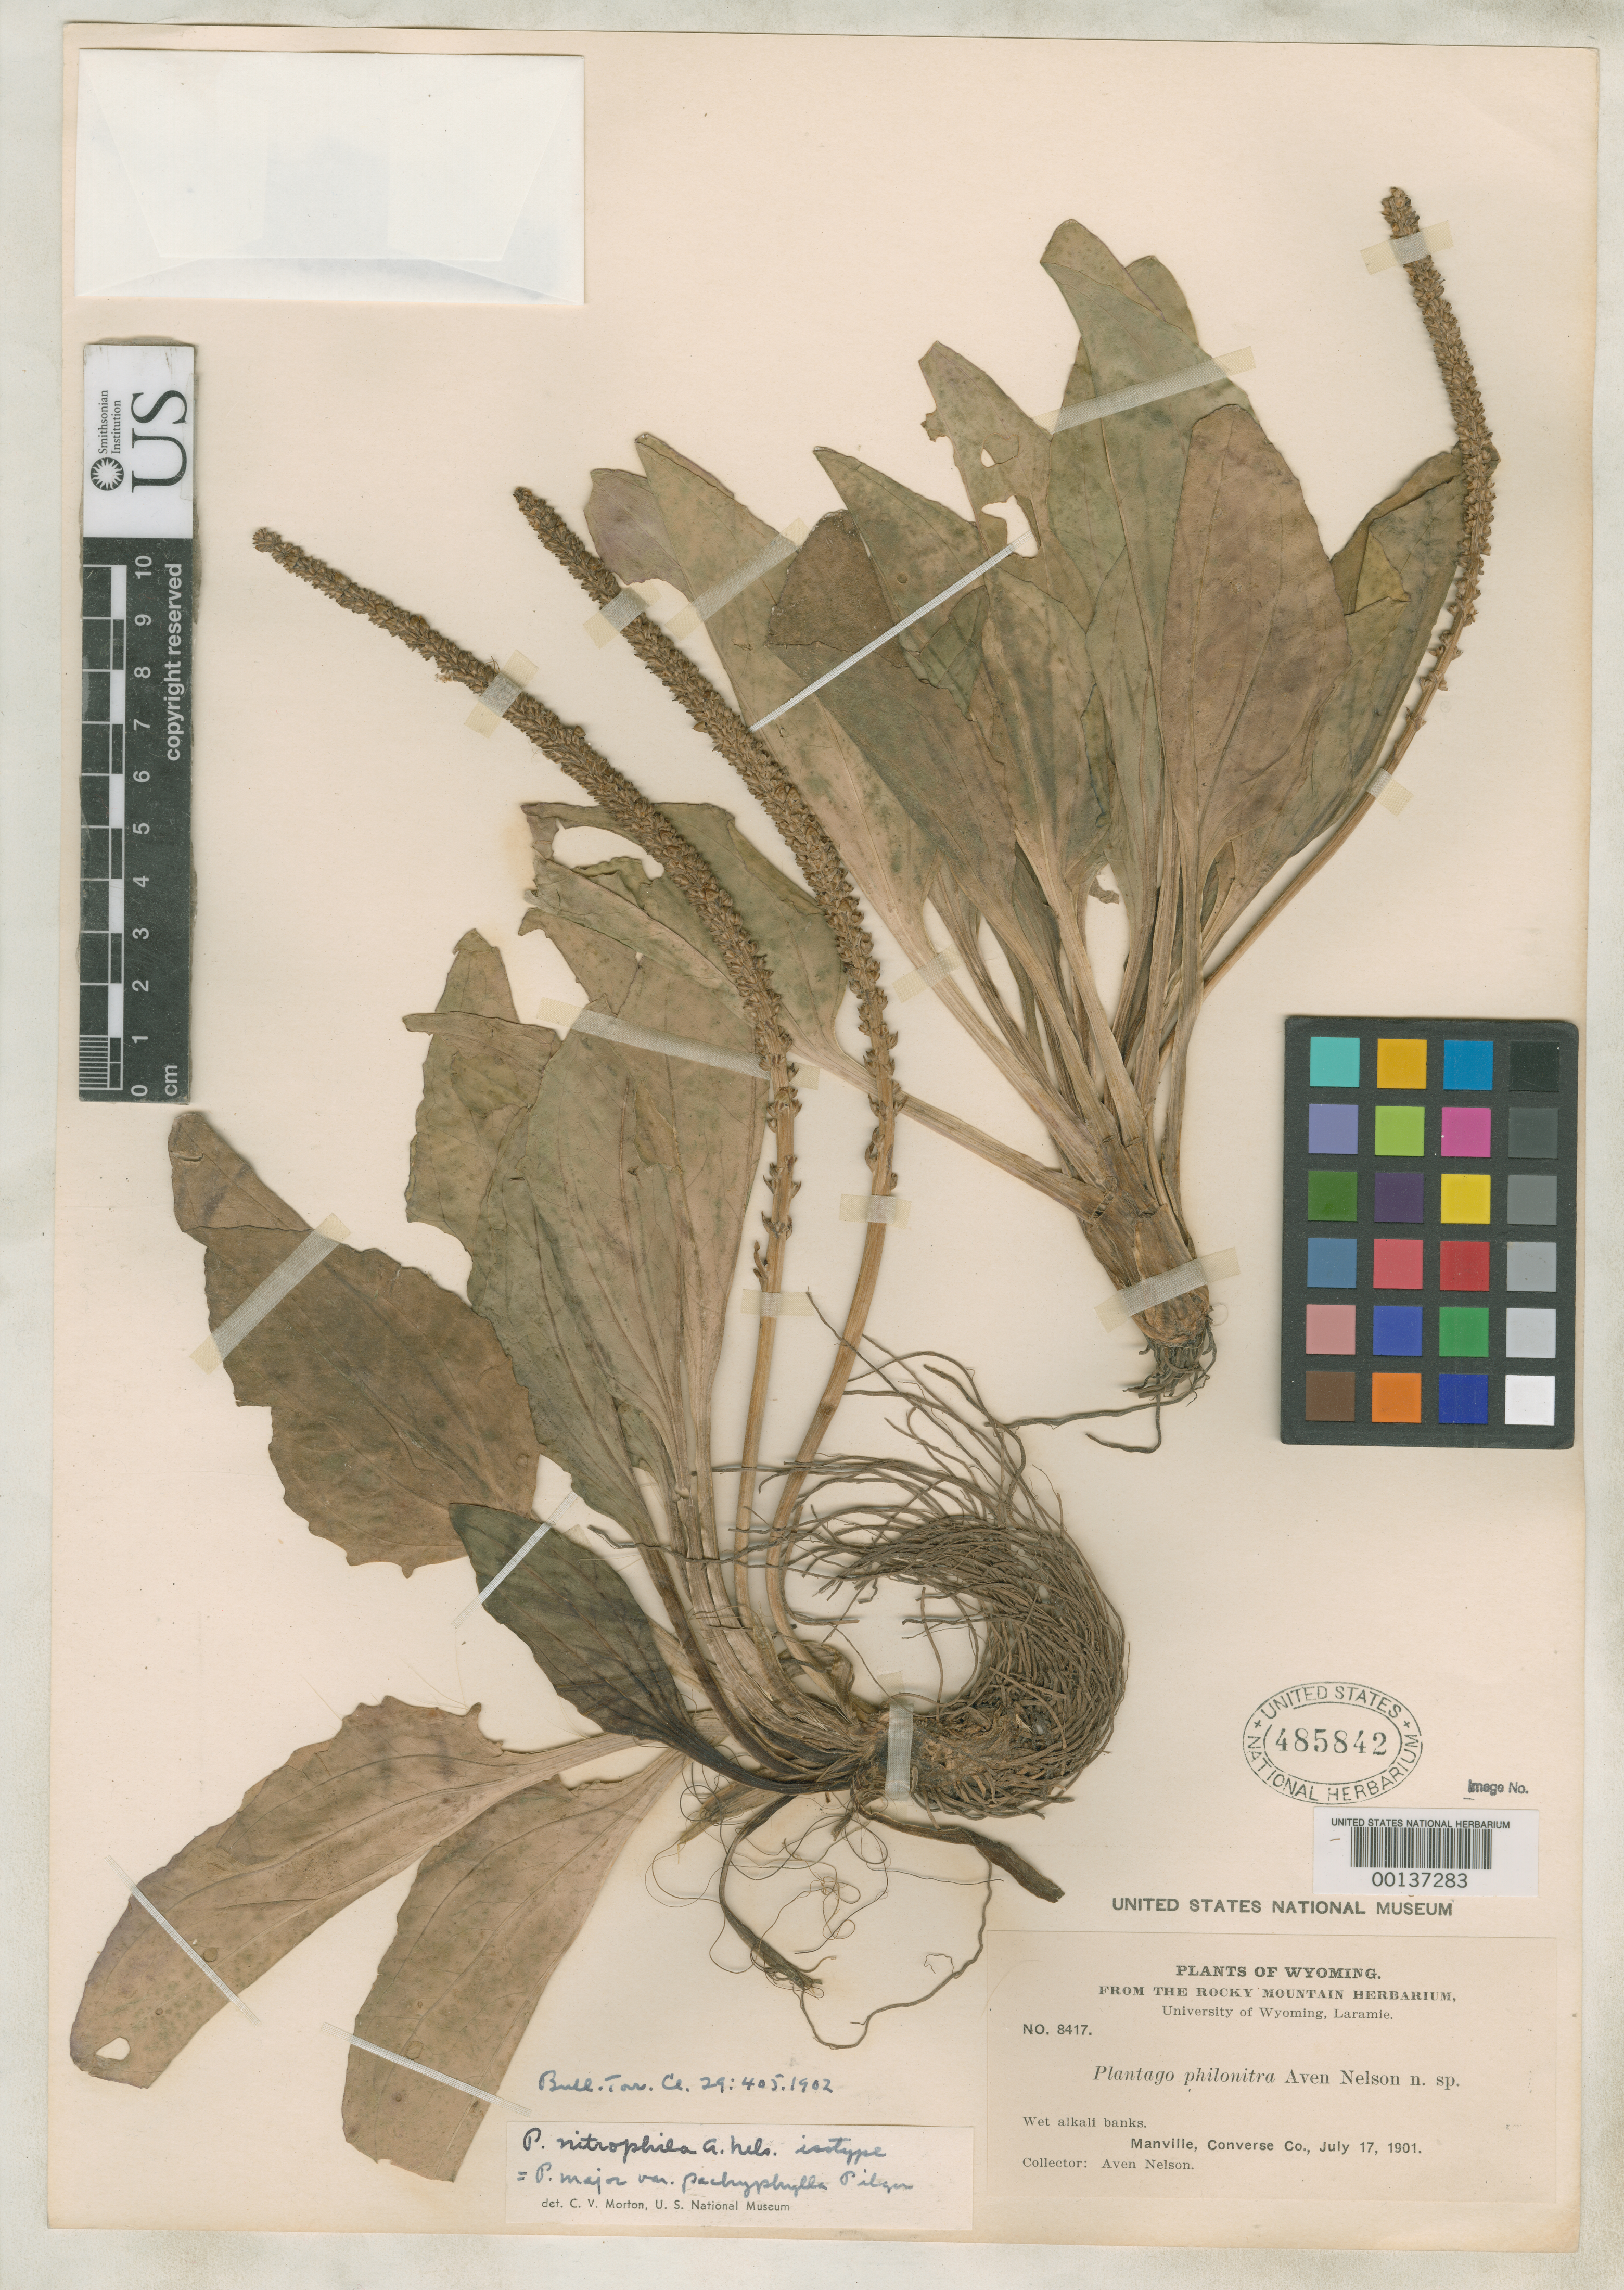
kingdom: Plantae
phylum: Tracheophyta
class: Magnoliopsida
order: Lamiales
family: Plantaginaceae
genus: Plantago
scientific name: Plantago nitrophila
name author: A. Nelson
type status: Isotype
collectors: A. Nelson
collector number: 8417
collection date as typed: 17 Jul 1901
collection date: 1901-07-17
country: United States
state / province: Wyoming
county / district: Converse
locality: Manville.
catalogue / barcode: US 485842